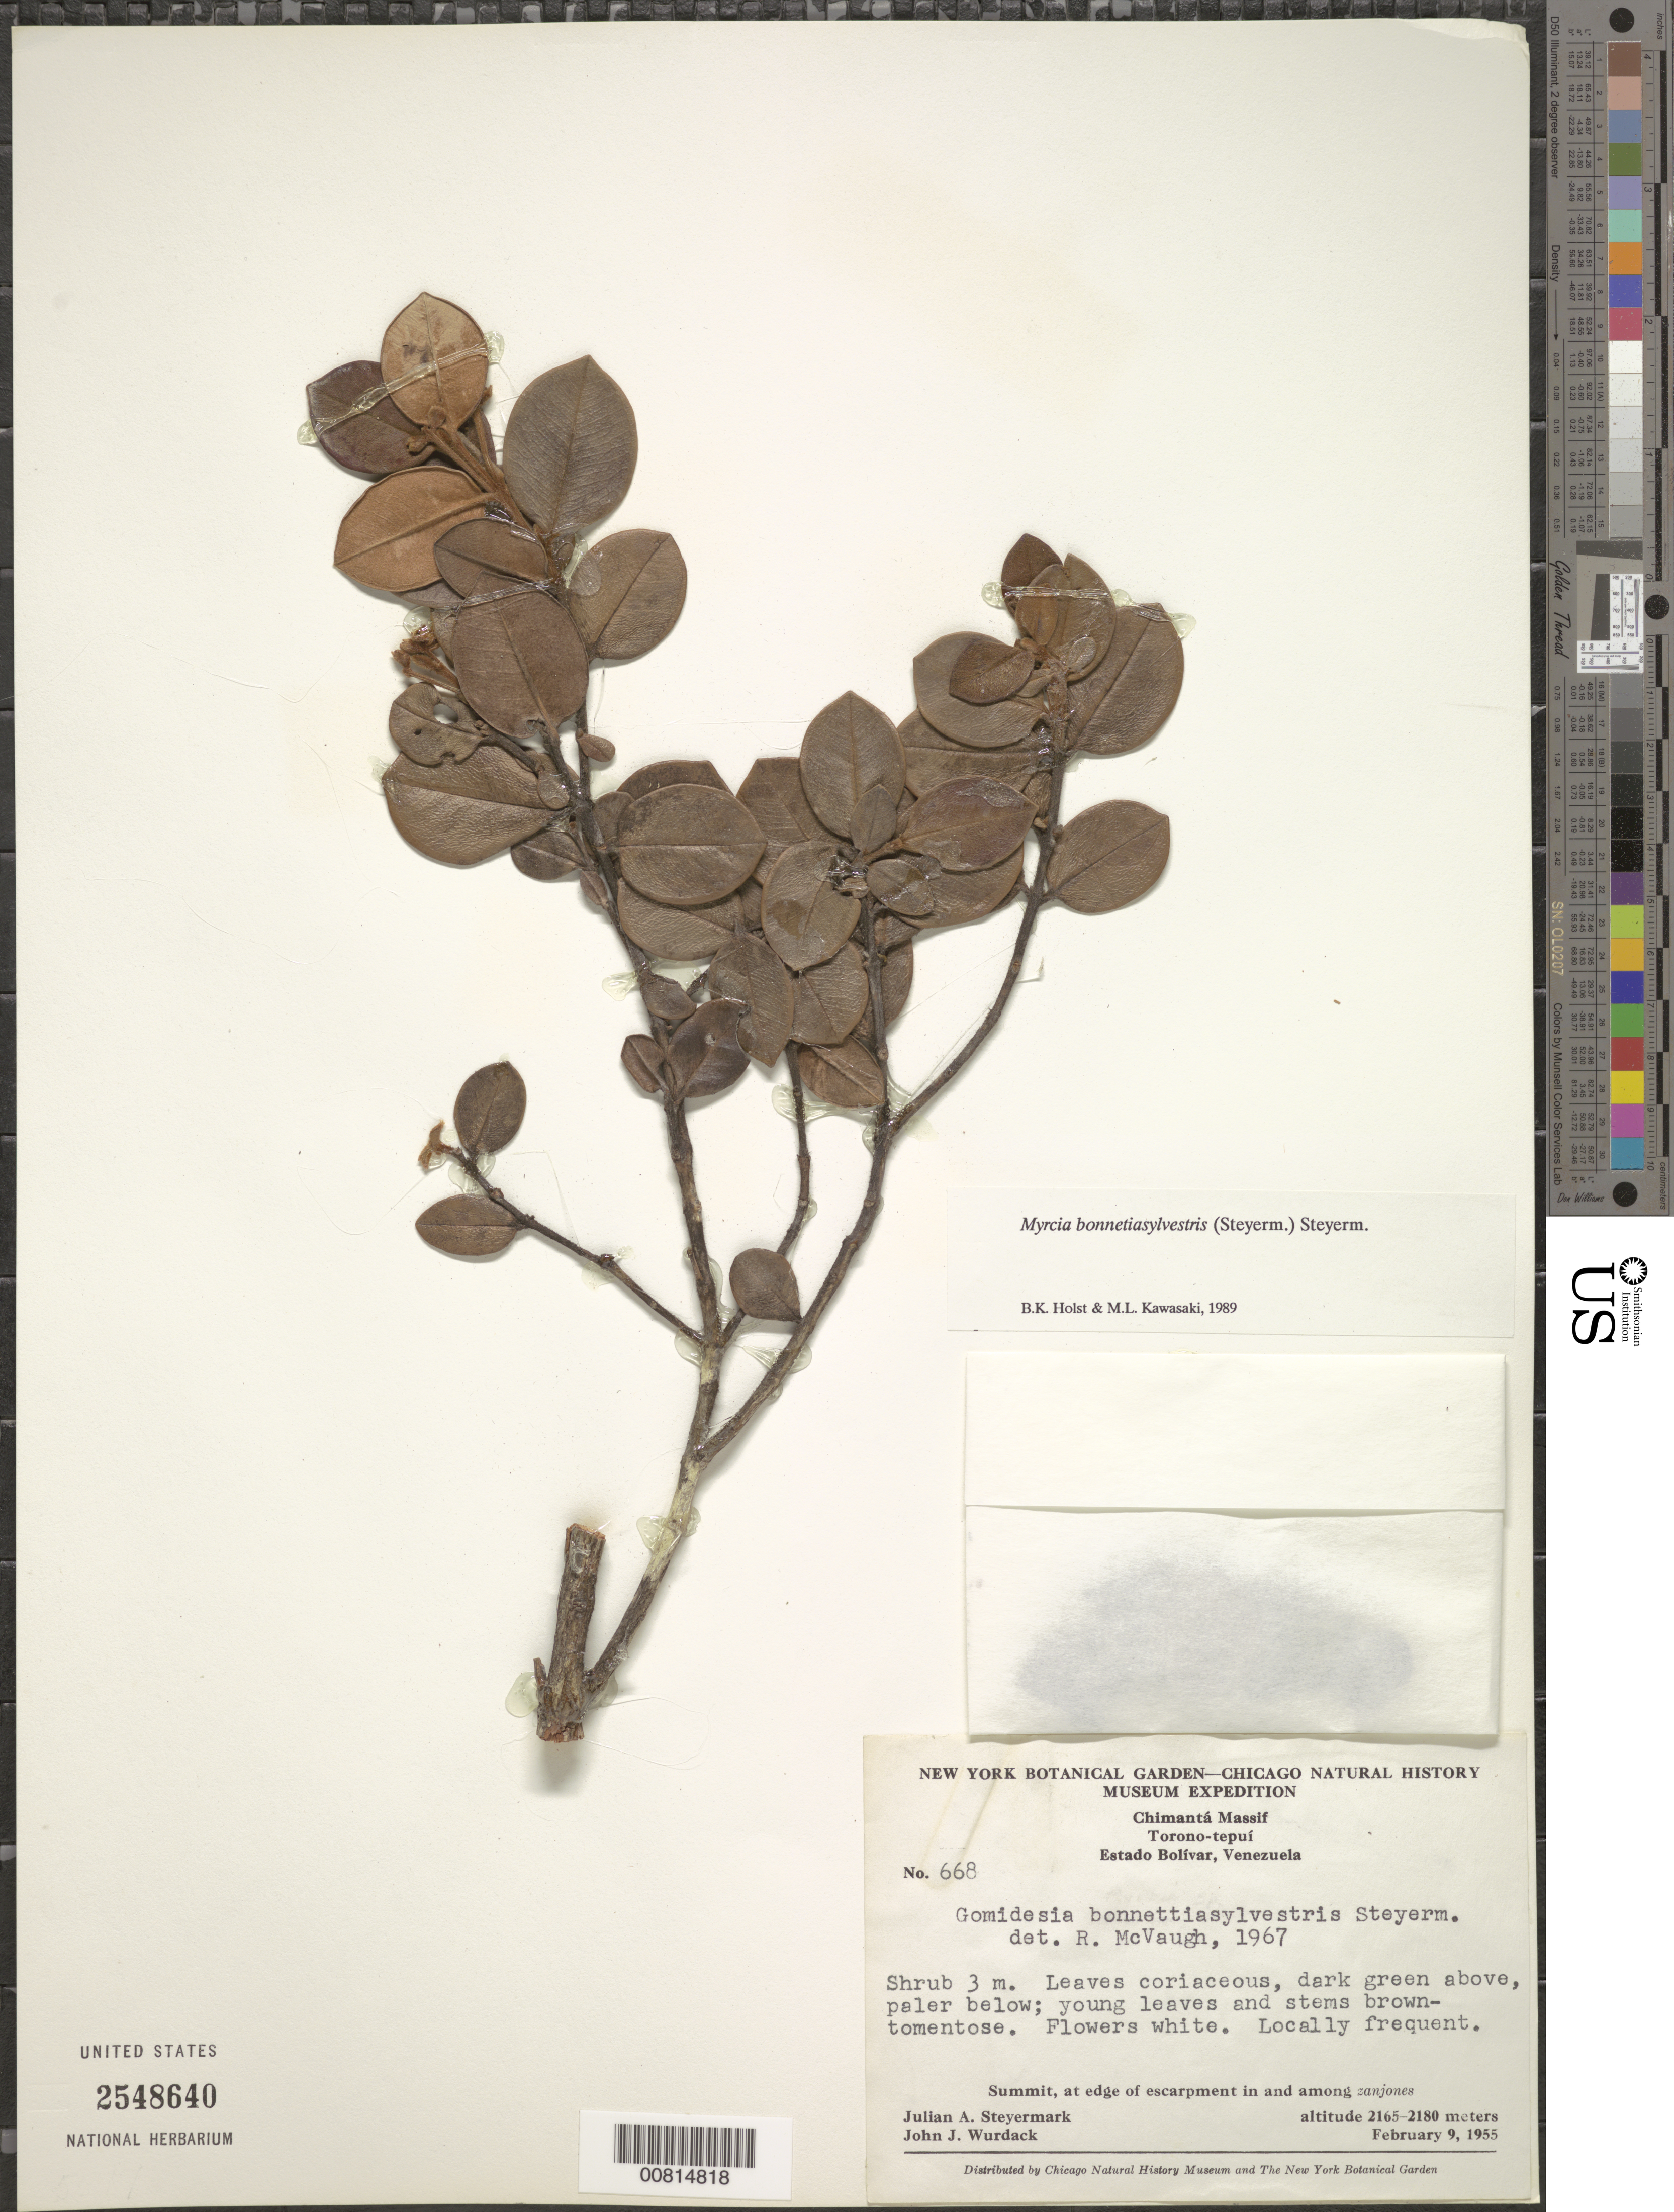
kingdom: Plantae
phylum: Tracheophyta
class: Magnoliopsida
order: Myrtales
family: Myrtaceae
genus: Myrcia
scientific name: Myrcia bonnetiasylvestris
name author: (Steyerm.) Steyerm.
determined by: Holst, Bruce K.; Kawasaki, María L.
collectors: J. Steyermark & J. J. Wurdack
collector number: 55 668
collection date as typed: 9-Feb-55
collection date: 1955-02-09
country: Venezuela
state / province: Bolívar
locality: Chimantá Massif, Torono-tepuí, summit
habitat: Edge of escarpment in and among zanjones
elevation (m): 2165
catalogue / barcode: US 2548640